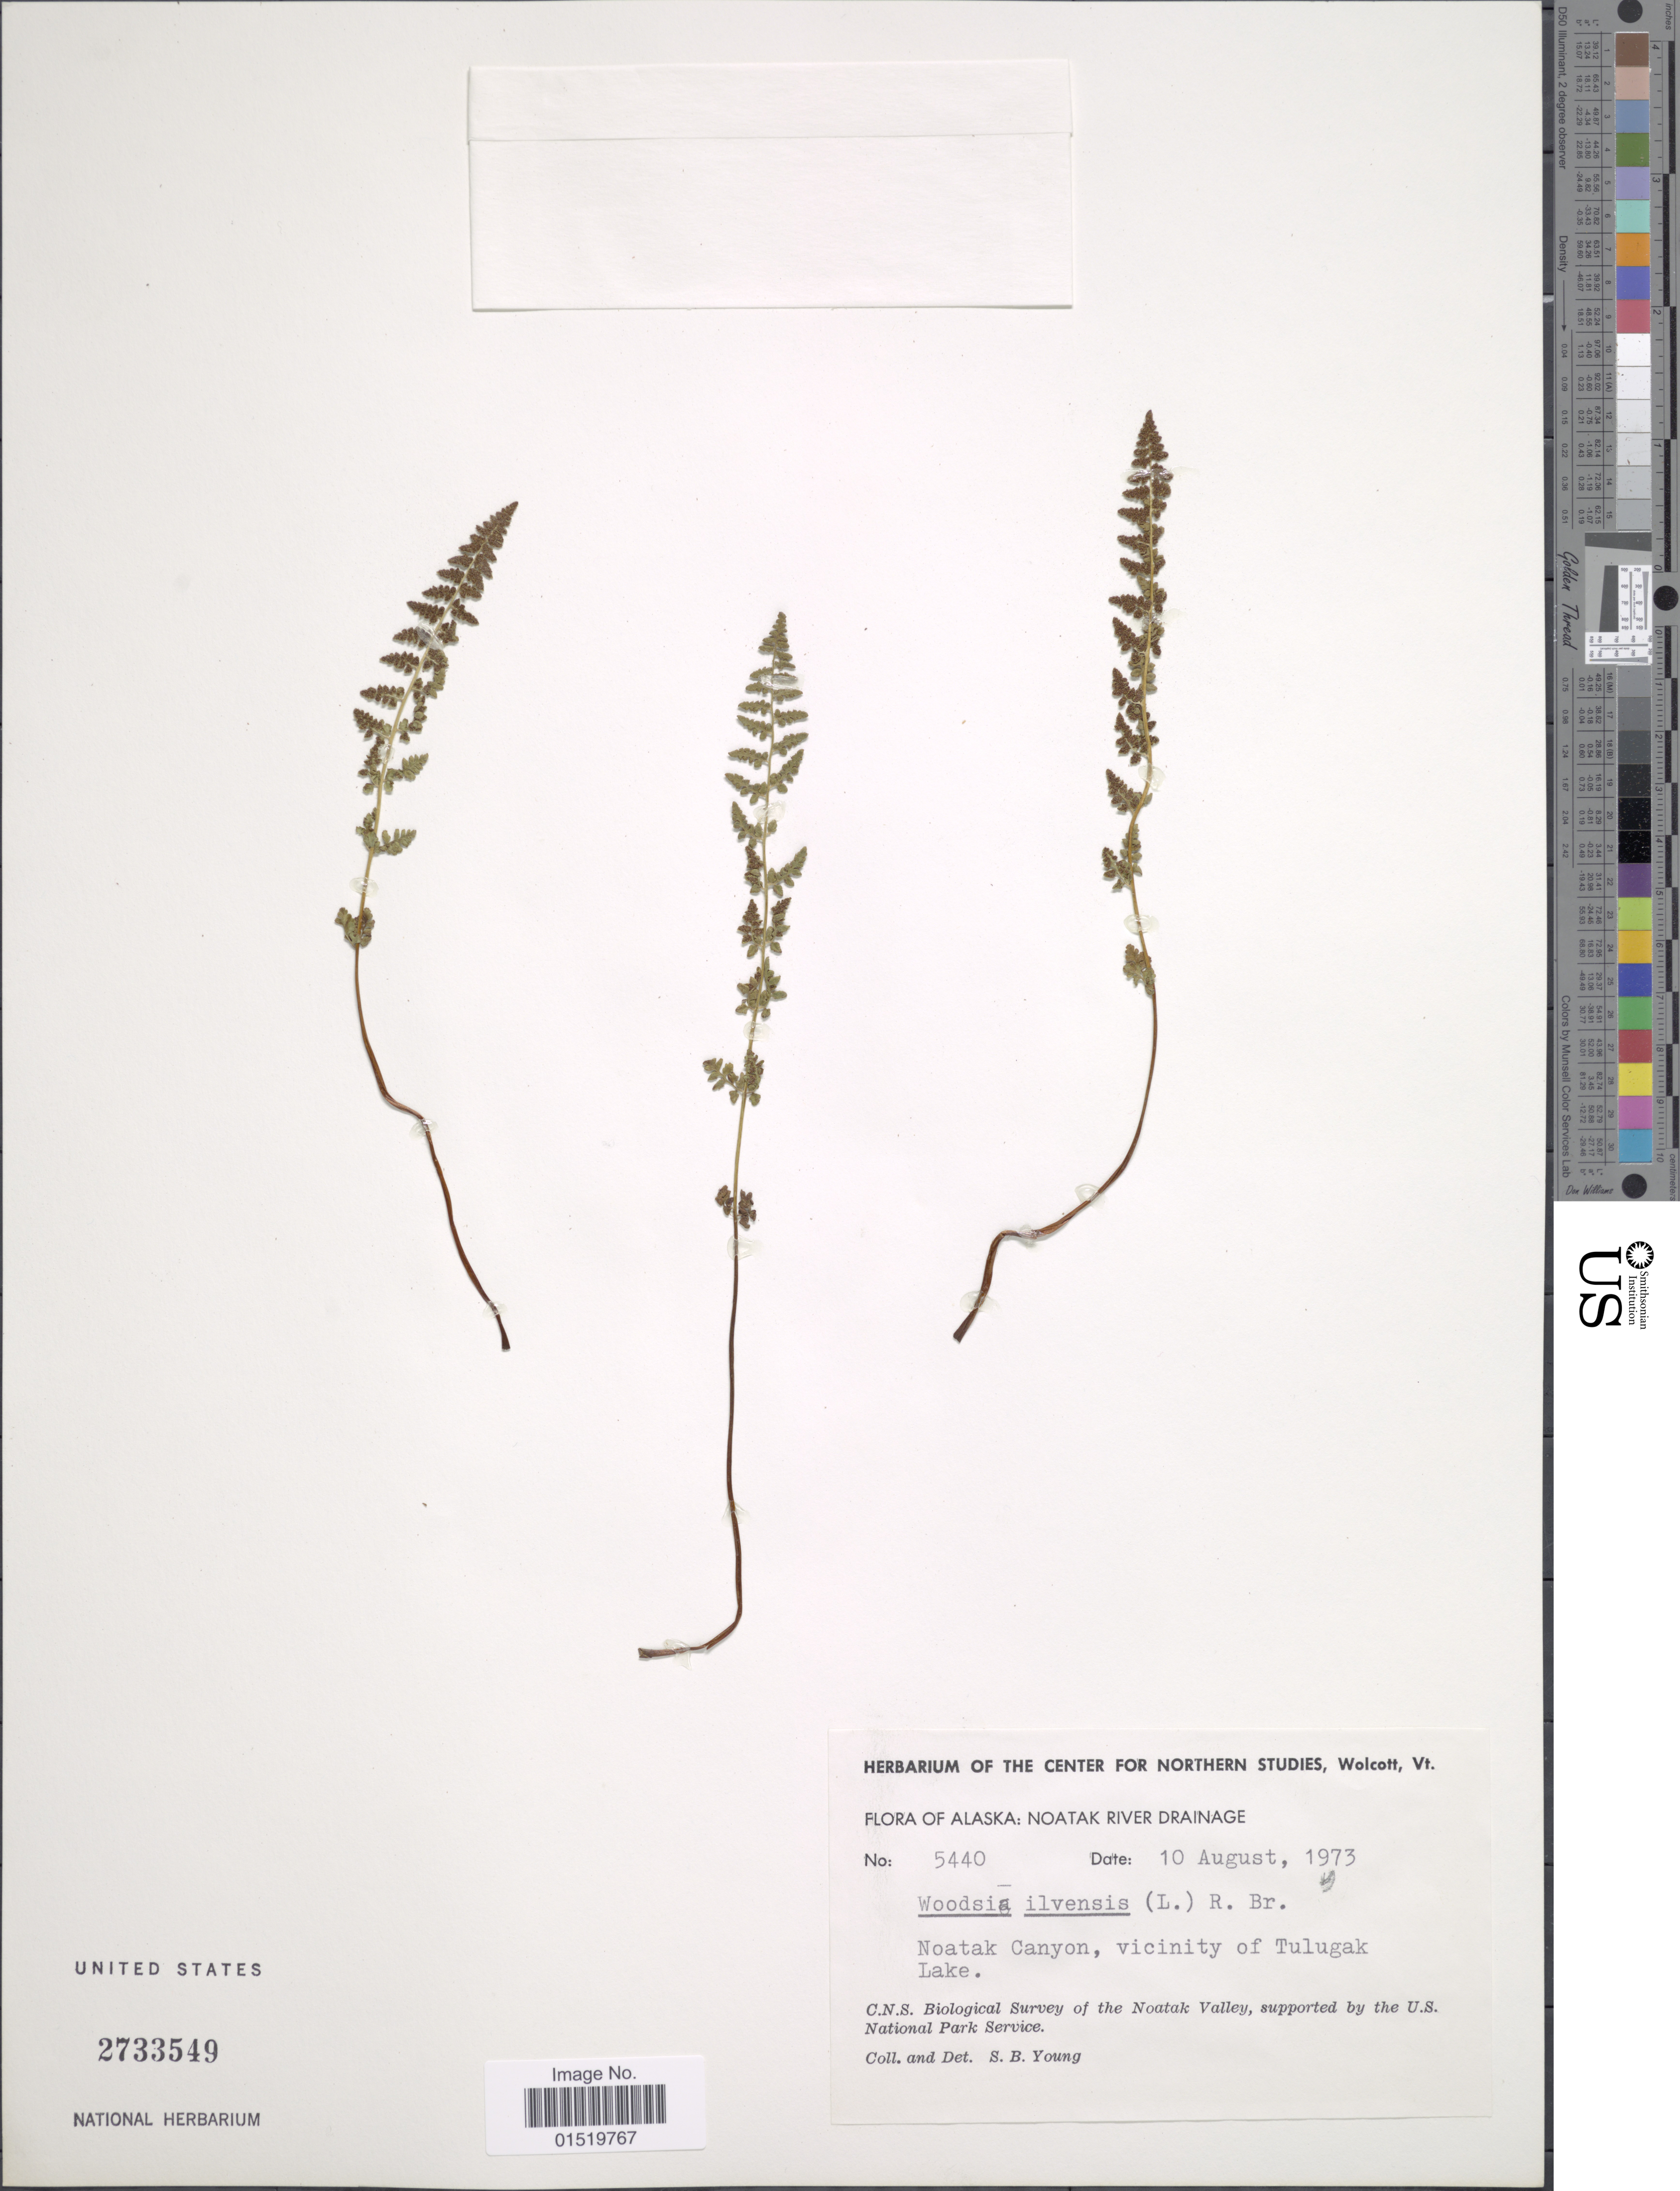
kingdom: Plantae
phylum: Tracheophyta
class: Polypodiopsida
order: Polypodiales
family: Woodsiaceae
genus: Woodsia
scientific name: Woodsia ilvensis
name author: (L.) R. Br.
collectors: S. Young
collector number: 5440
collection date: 1973-08-10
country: United States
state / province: Alaska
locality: Noatak River Drainage, Noatak Canyon, vicinity of Tulugak Lake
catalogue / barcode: US 2733549